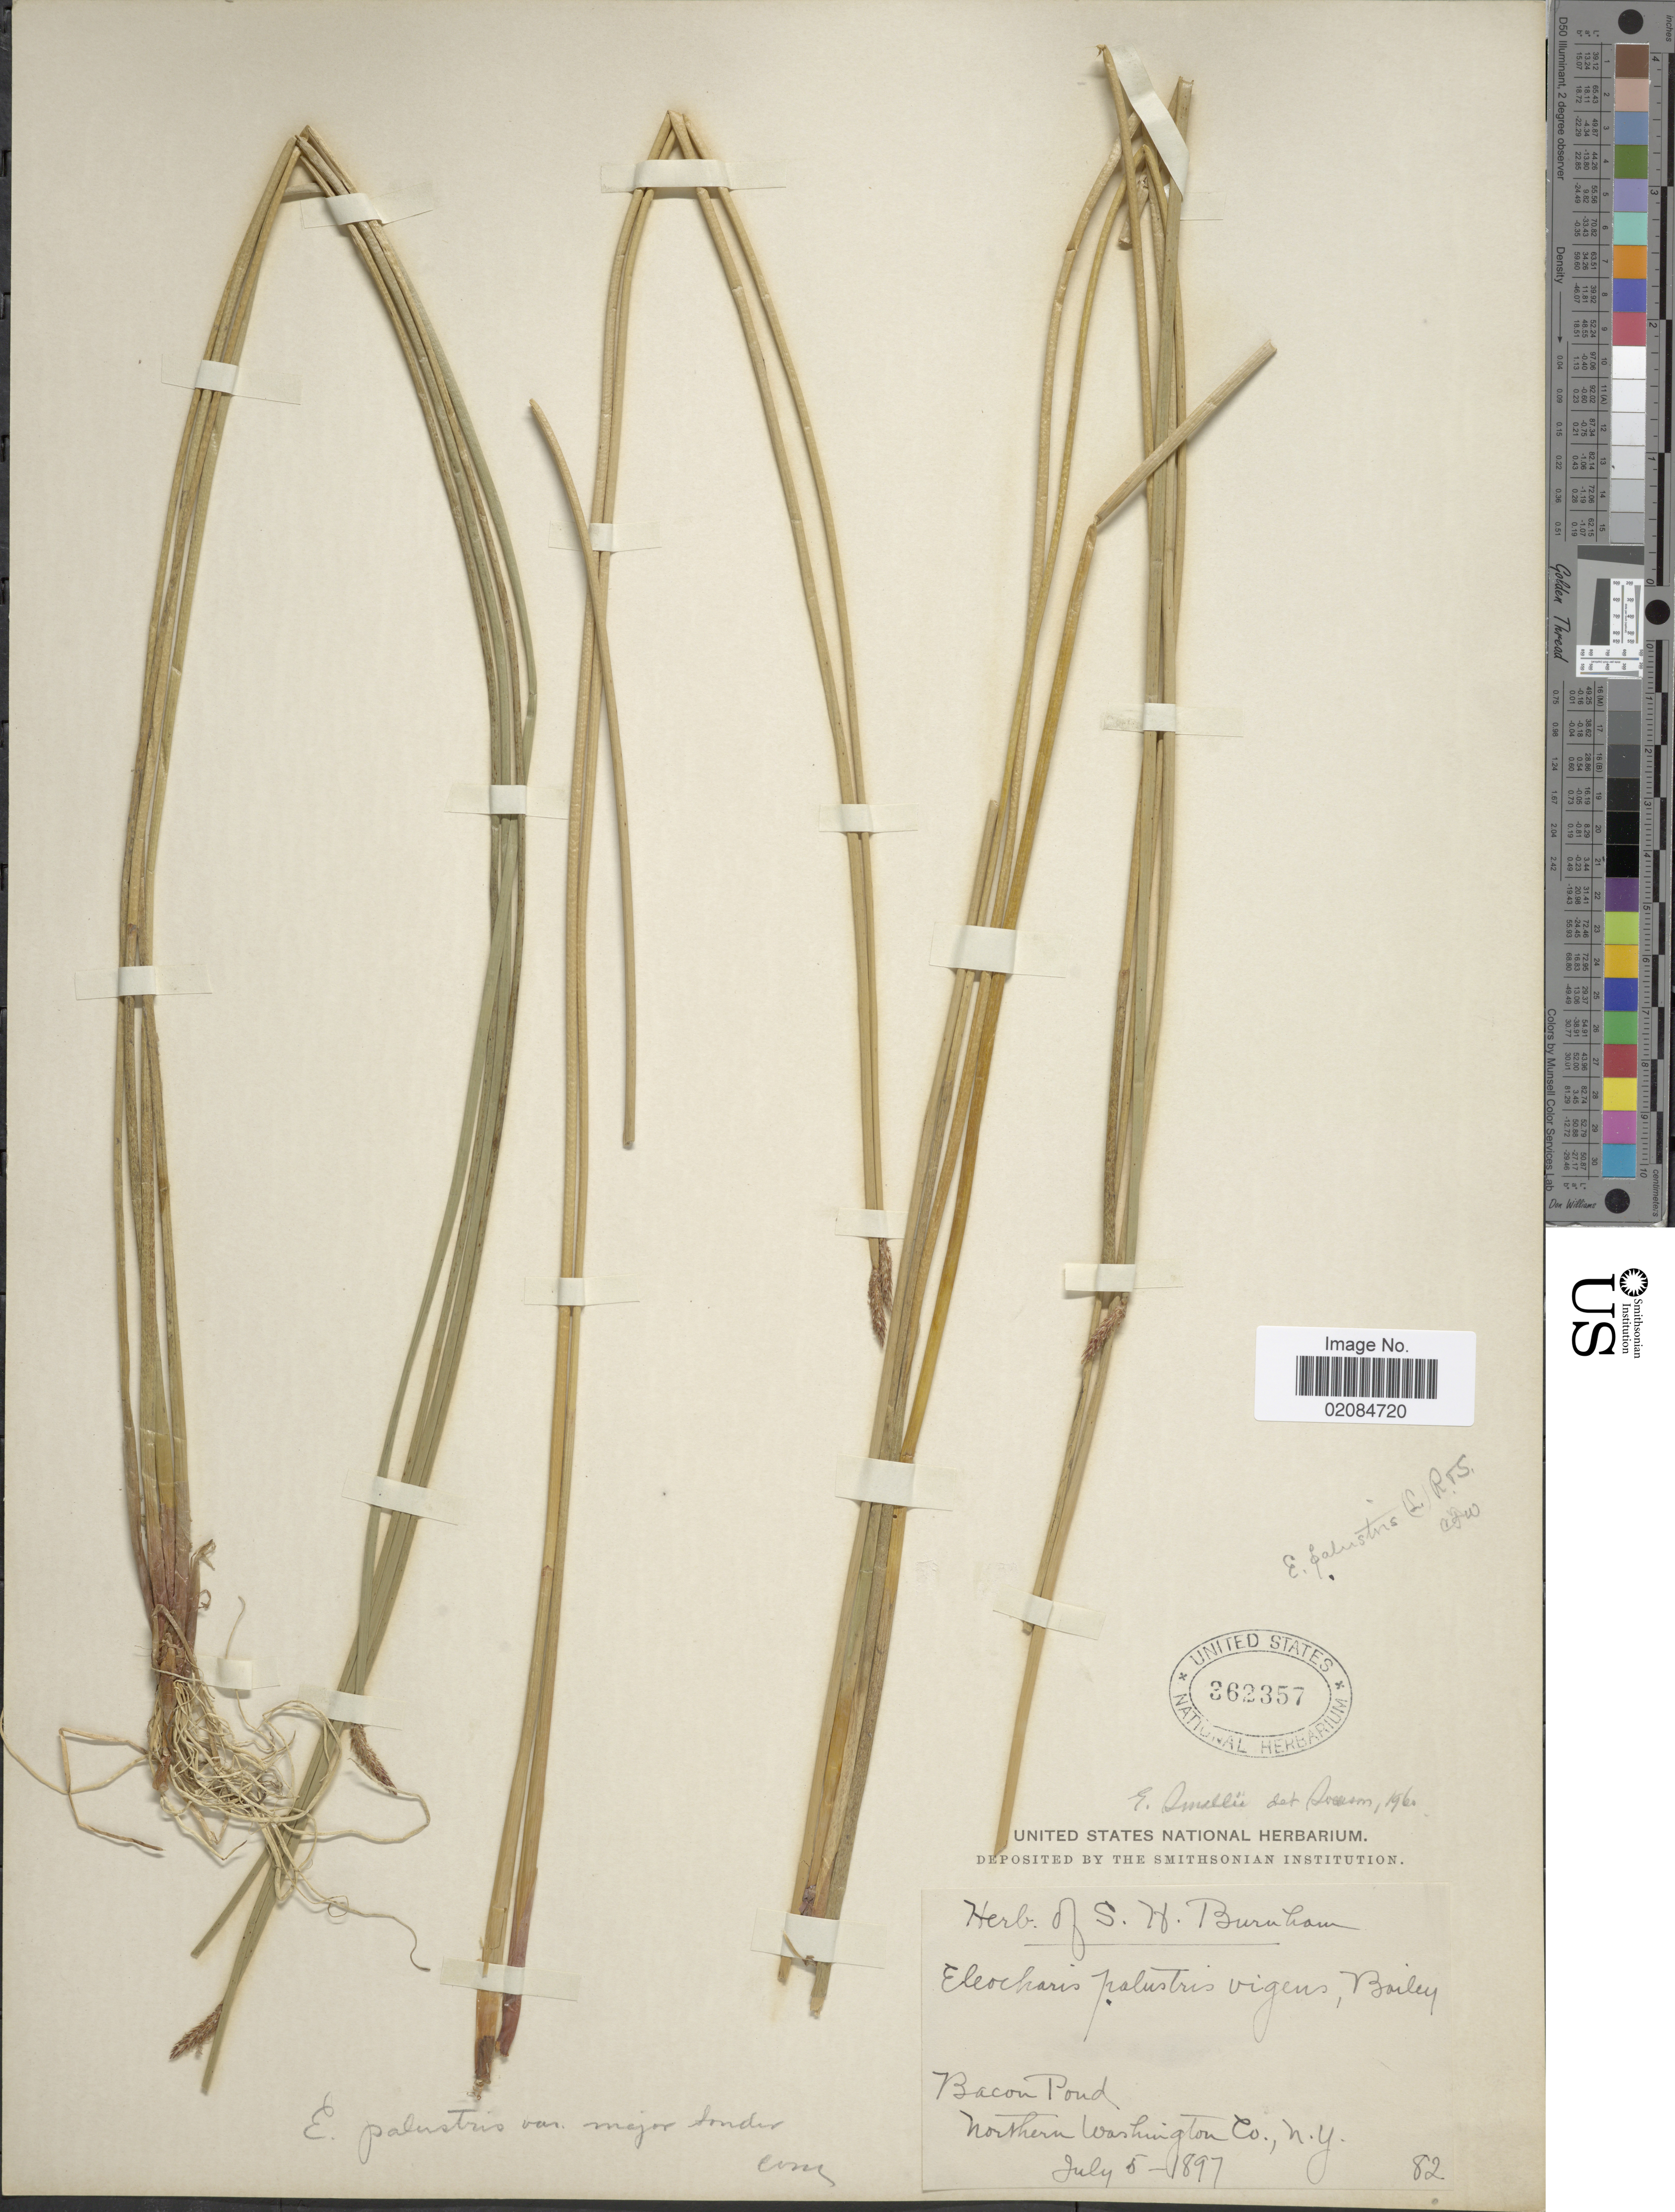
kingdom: Plantae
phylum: Tracheophyta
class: Liliopsida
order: Poales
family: Cyperaceae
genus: Eleocharis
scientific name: Eleocharis palustris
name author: (L.) Roem. & Schult.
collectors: ex herb. S.H. Burnham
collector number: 82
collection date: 1897-07-05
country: United States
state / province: New York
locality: Bacon Pond. Northern Washington Co., N.Y.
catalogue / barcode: US 362357